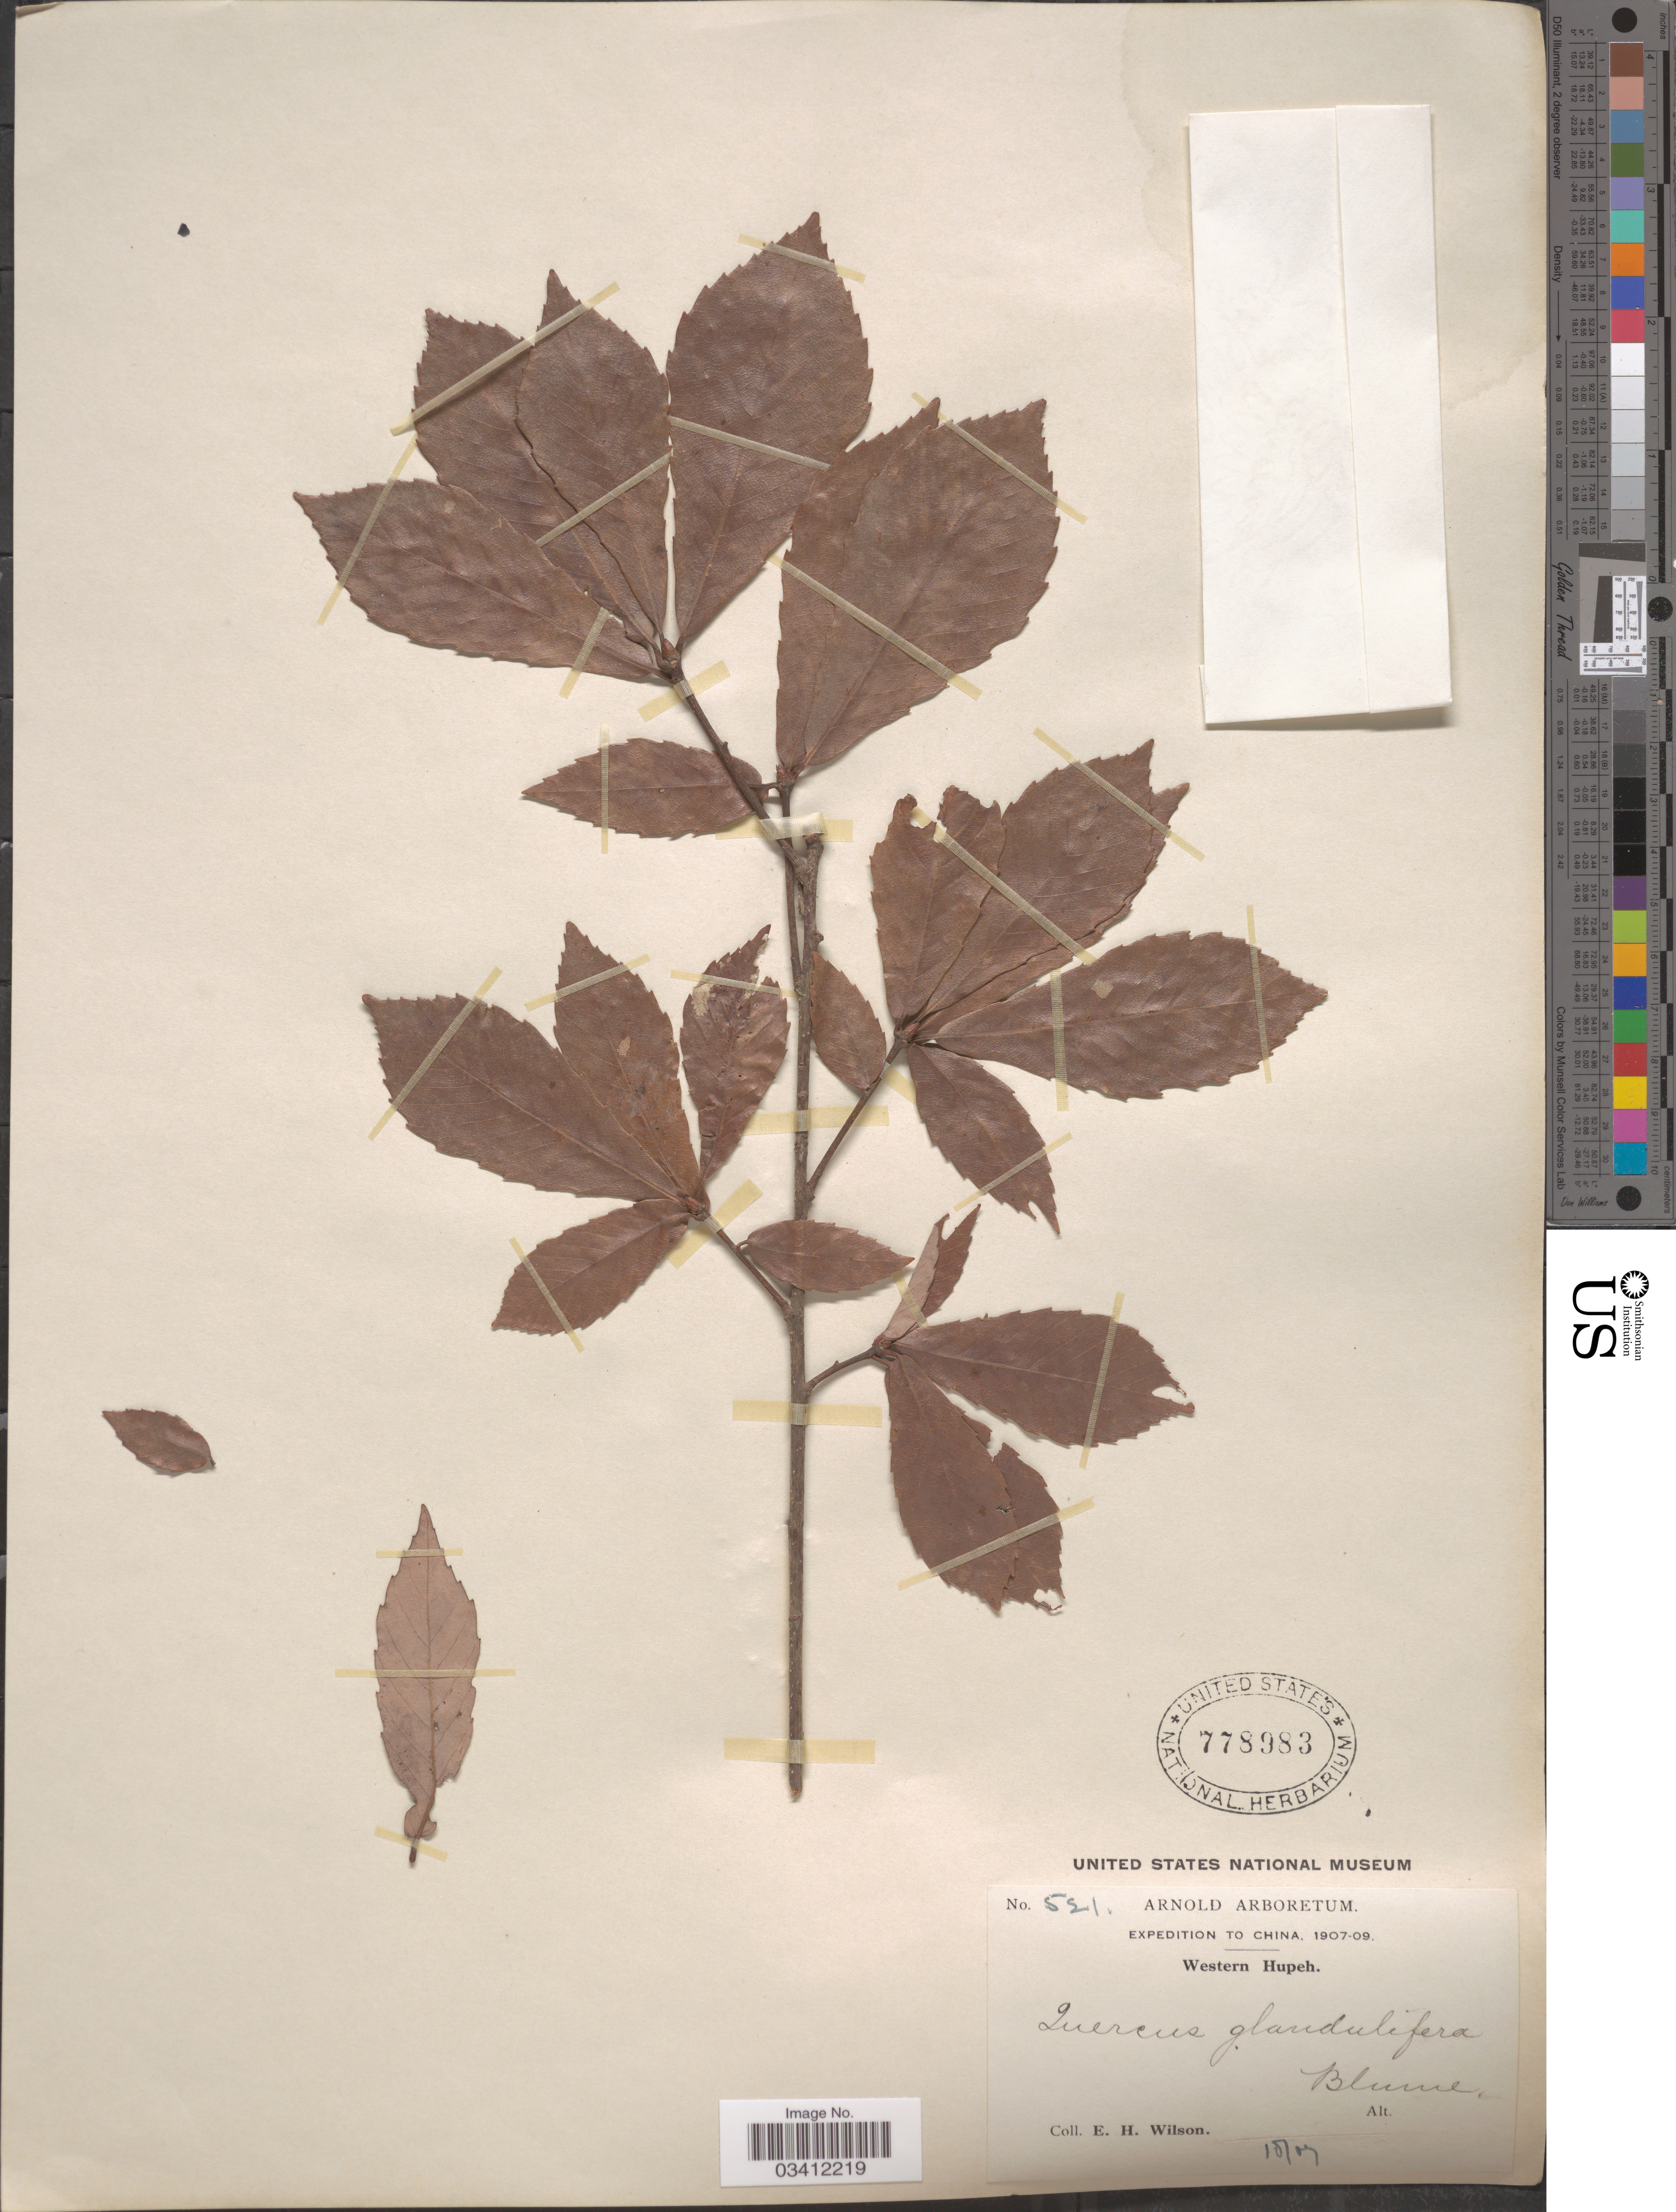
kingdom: Plantae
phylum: Tracheophyta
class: Magnoliopsida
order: Fagales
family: Fagaceae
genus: Quercus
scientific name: Quercus serrata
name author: Thunb.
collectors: E. Wilson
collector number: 521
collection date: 1907-10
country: China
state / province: Hubei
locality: Western Hupeh.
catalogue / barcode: US 778983